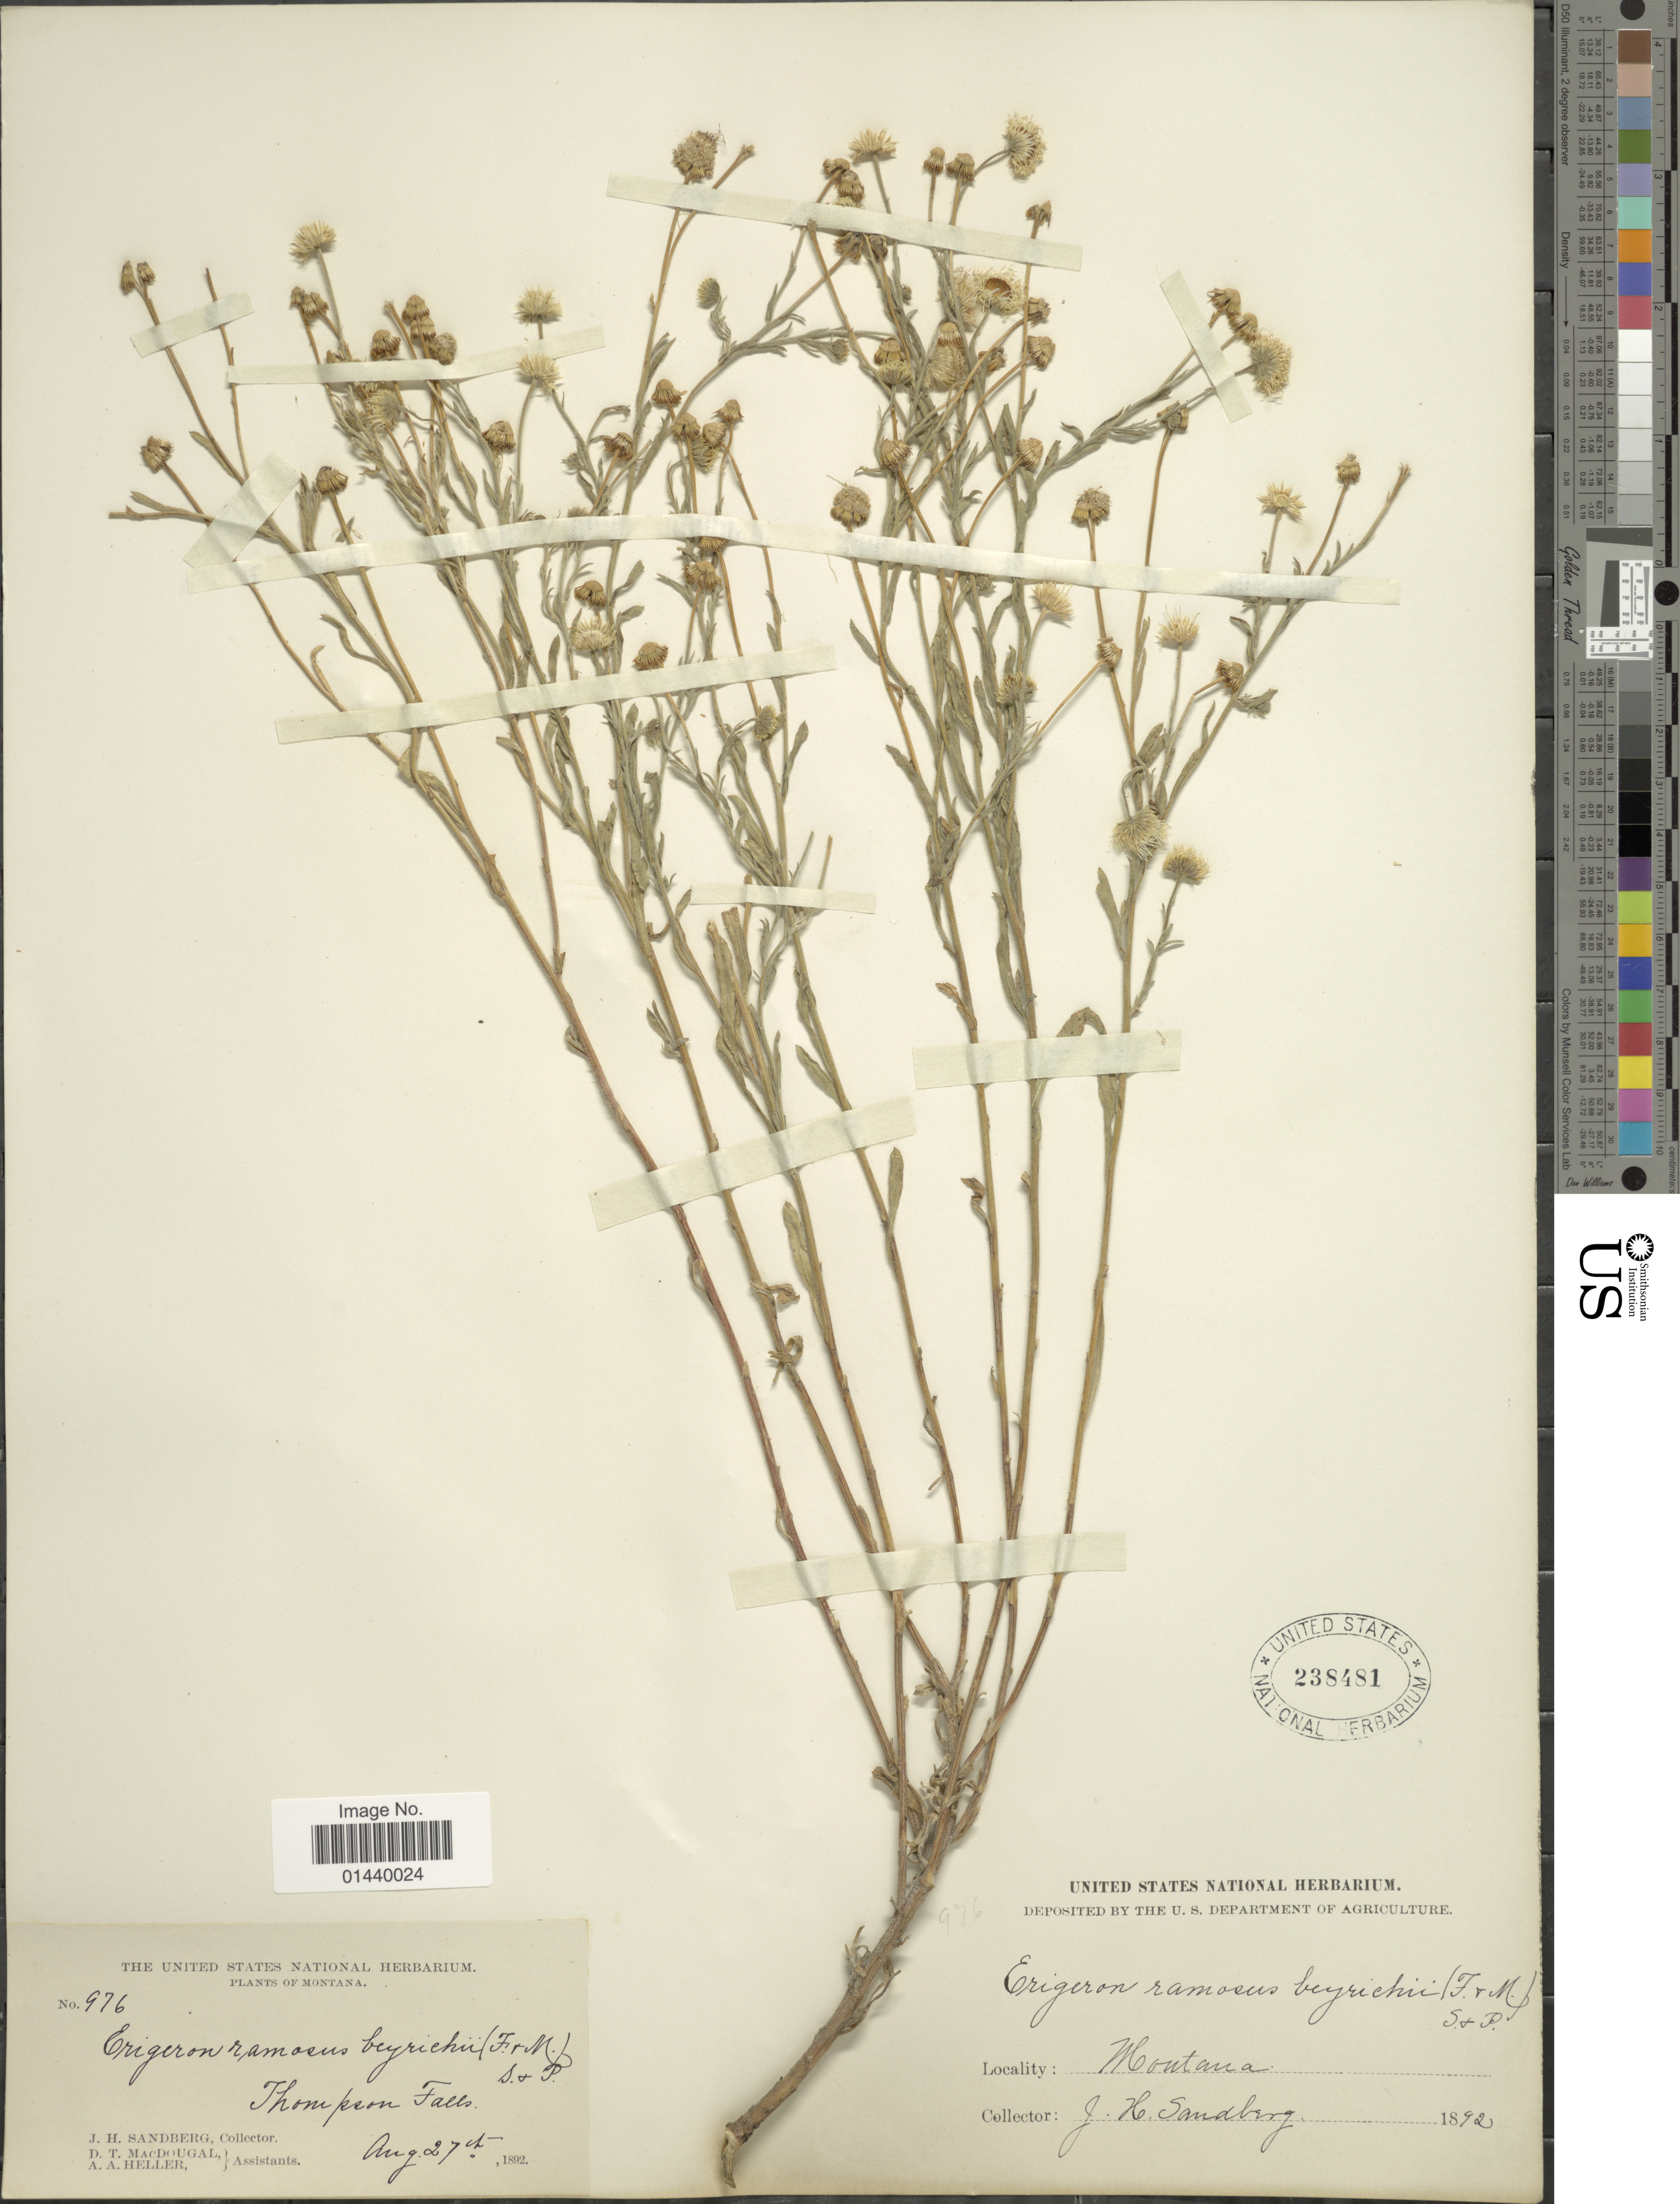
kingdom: Plantae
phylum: Tracheophyta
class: Magnoliopsida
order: Asterales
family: Asteraceae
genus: Erigeron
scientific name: Erigeron strigosus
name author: Muhl. ex Willd.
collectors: J. H. Sandberg, D. T. MacDougal & A. A. Heller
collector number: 976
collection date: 1892-08-27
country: United States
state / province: Montana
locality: Thompson Falls.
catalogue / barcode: US 238481